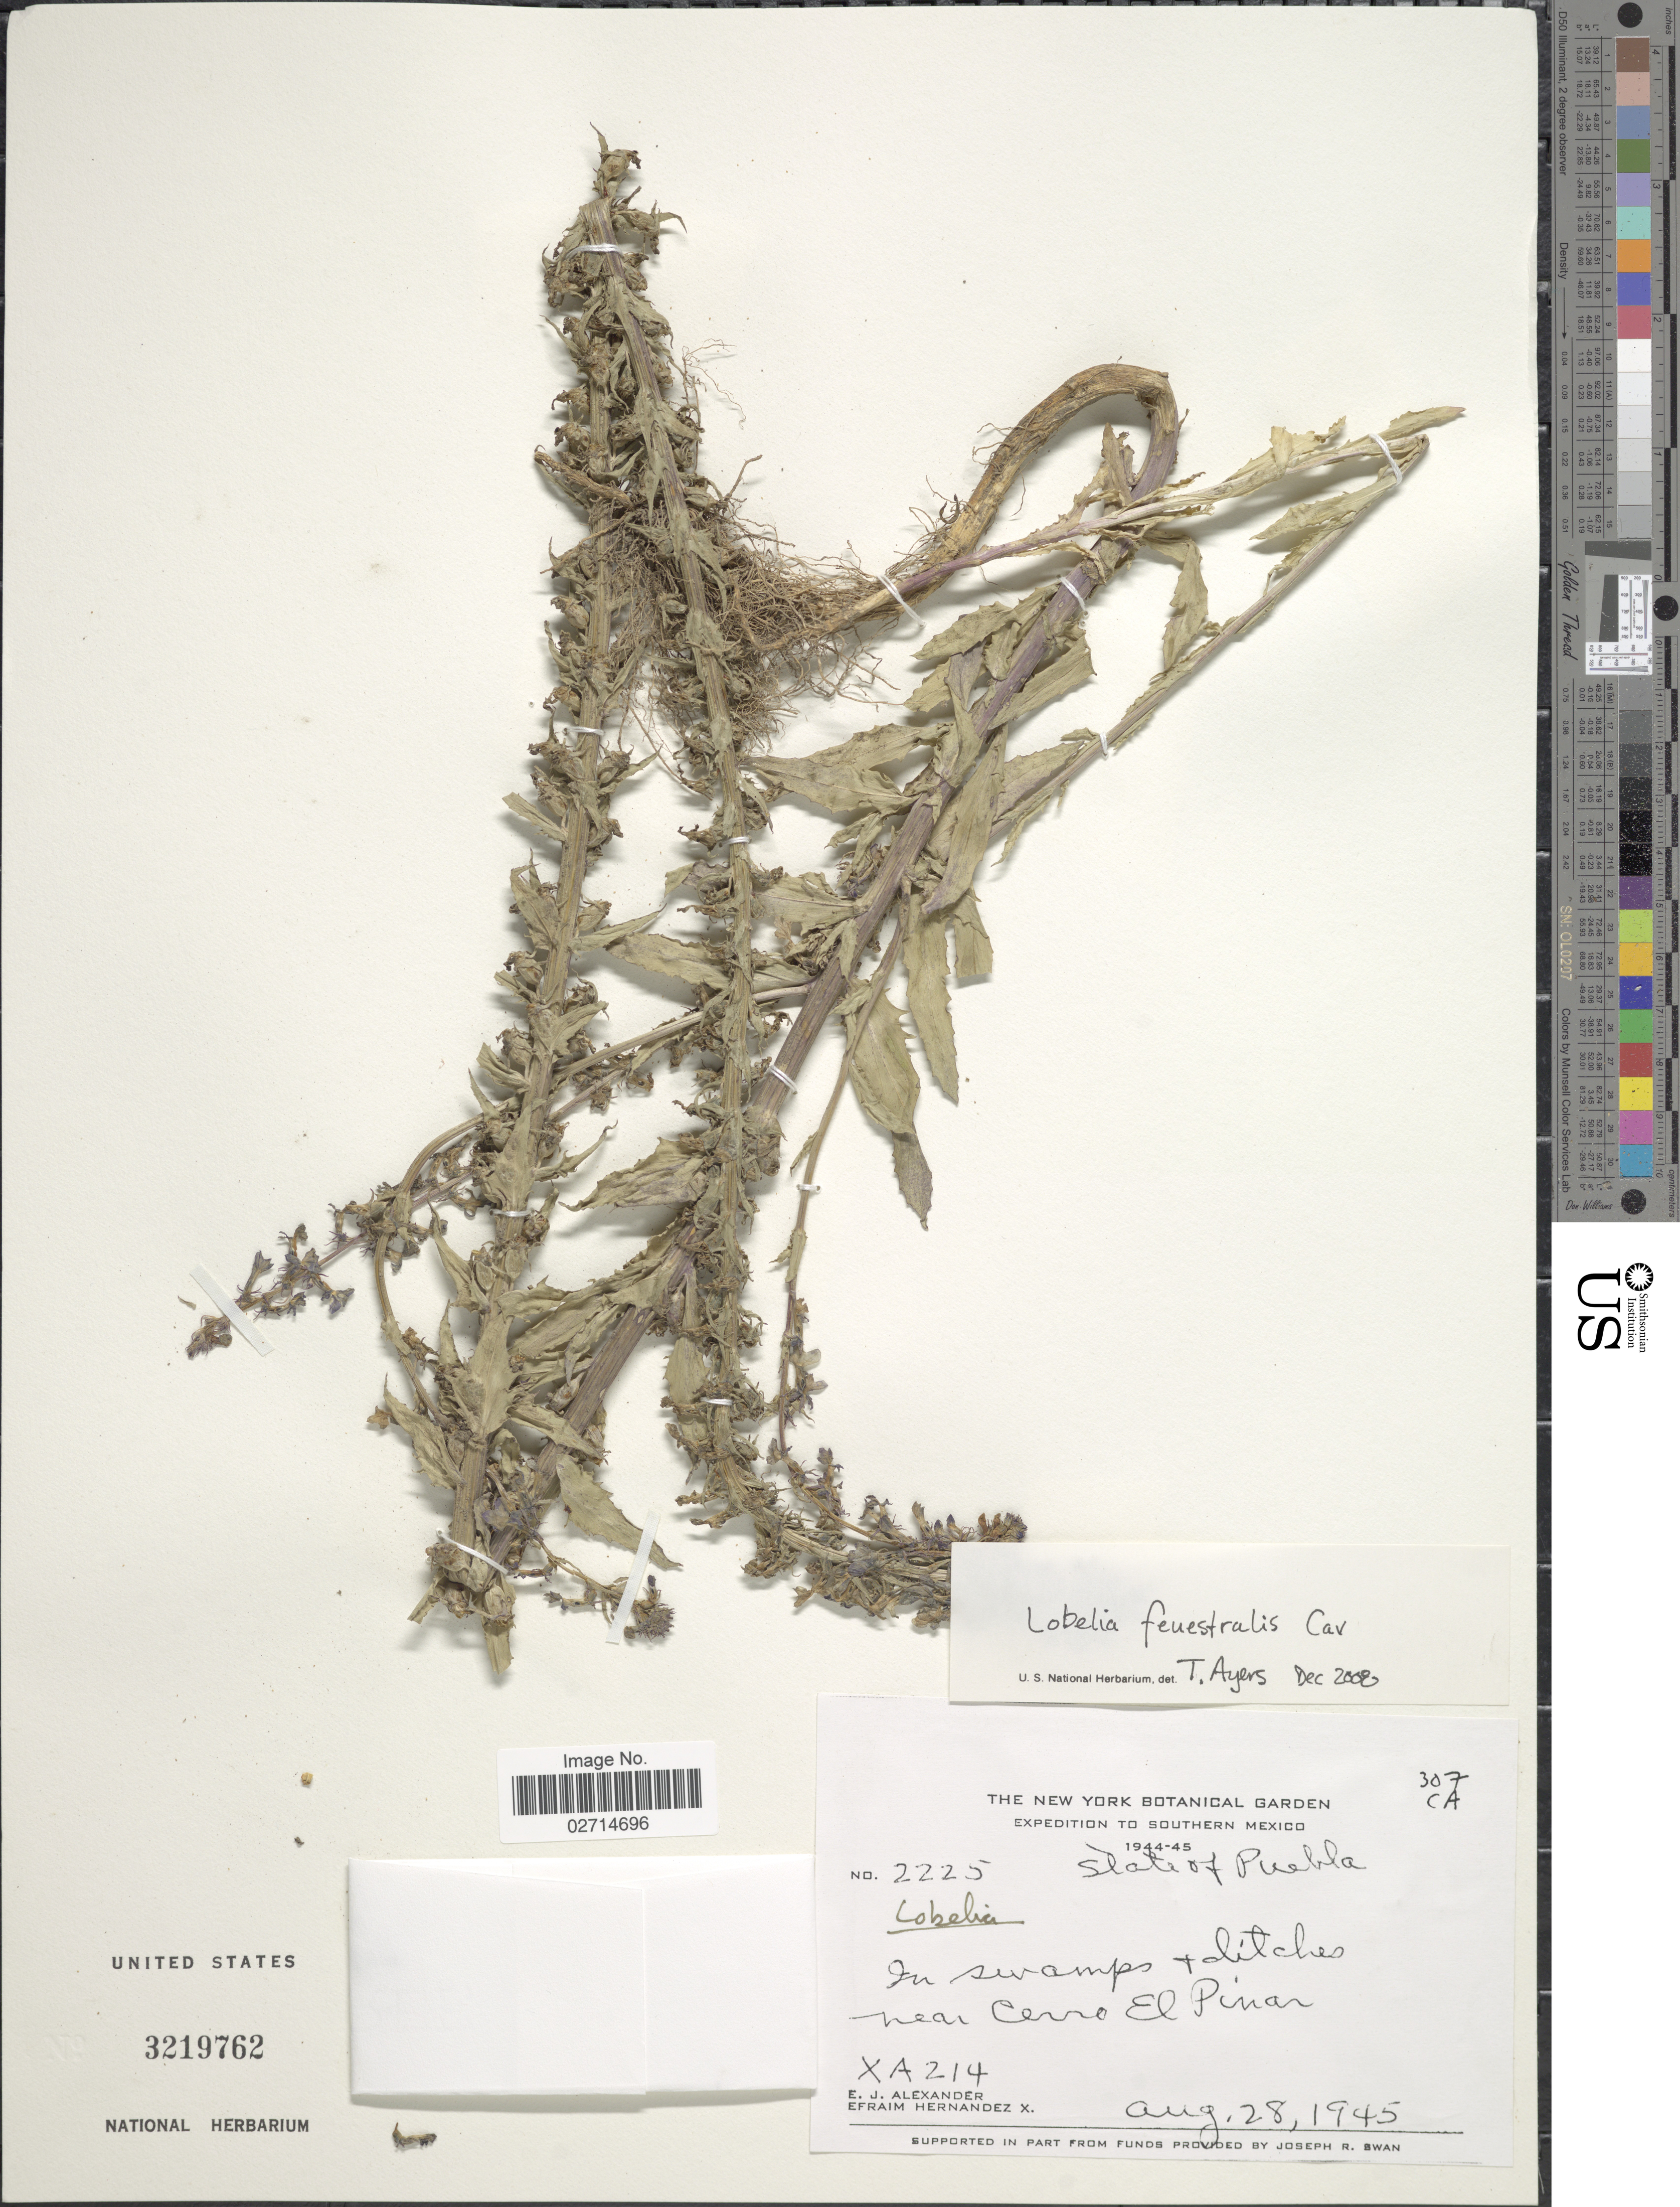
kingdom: Plantae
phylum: Tracheophyta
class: Magnoliopsida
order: Asterales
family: Campanulaceae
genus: Lobelia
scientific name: Lobelia fenestralis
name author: Cav.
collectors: E. J. Alexander & E. Hernandez X.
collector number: XA214/2225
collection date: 1945-08-28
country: Mexico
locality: Southern Mexico. Near Cerro El Pinar.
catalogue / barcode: US 3219762